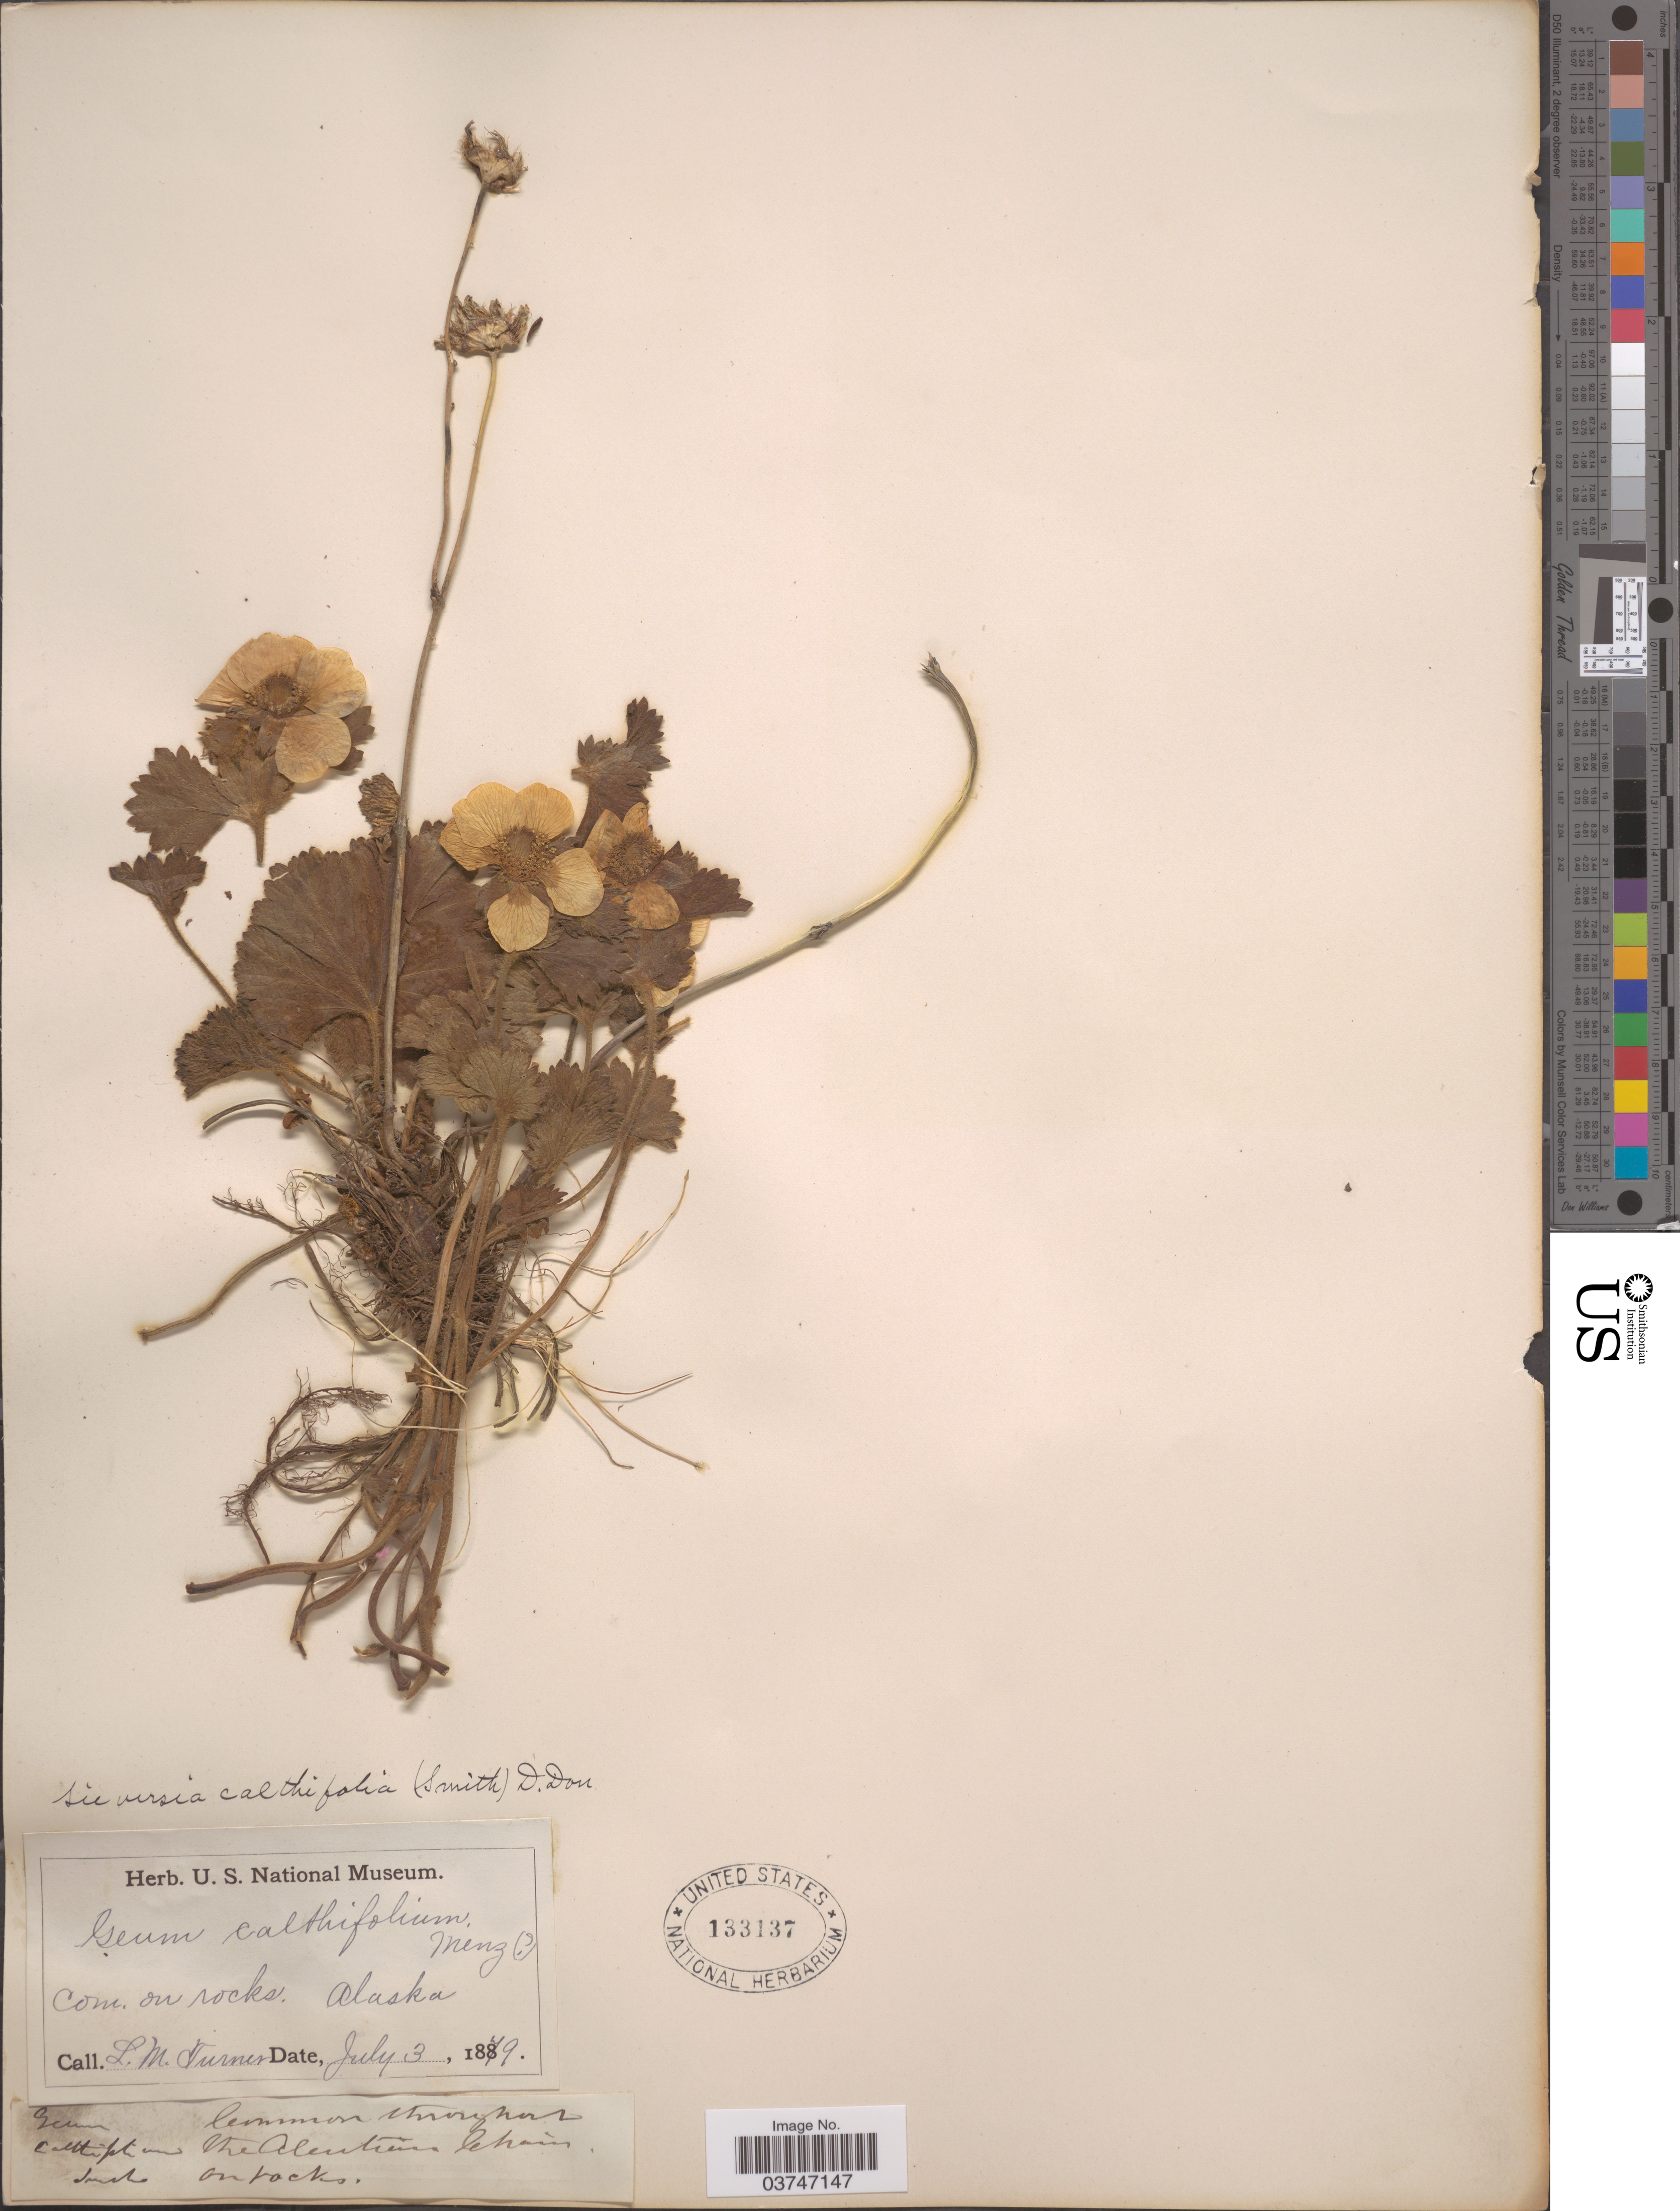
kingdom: Plantae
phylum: Tracheophyta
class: Magnoliopsida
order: Rosales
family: Rosaceae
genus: Geum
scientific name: Geum calthifolium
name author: Menzies ex Sm.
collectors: L. M. Turner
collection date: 1879-07-03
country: United States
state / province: Alaska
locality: On rocks. The Aleutian Chain on rocks.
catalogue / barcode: US 133137